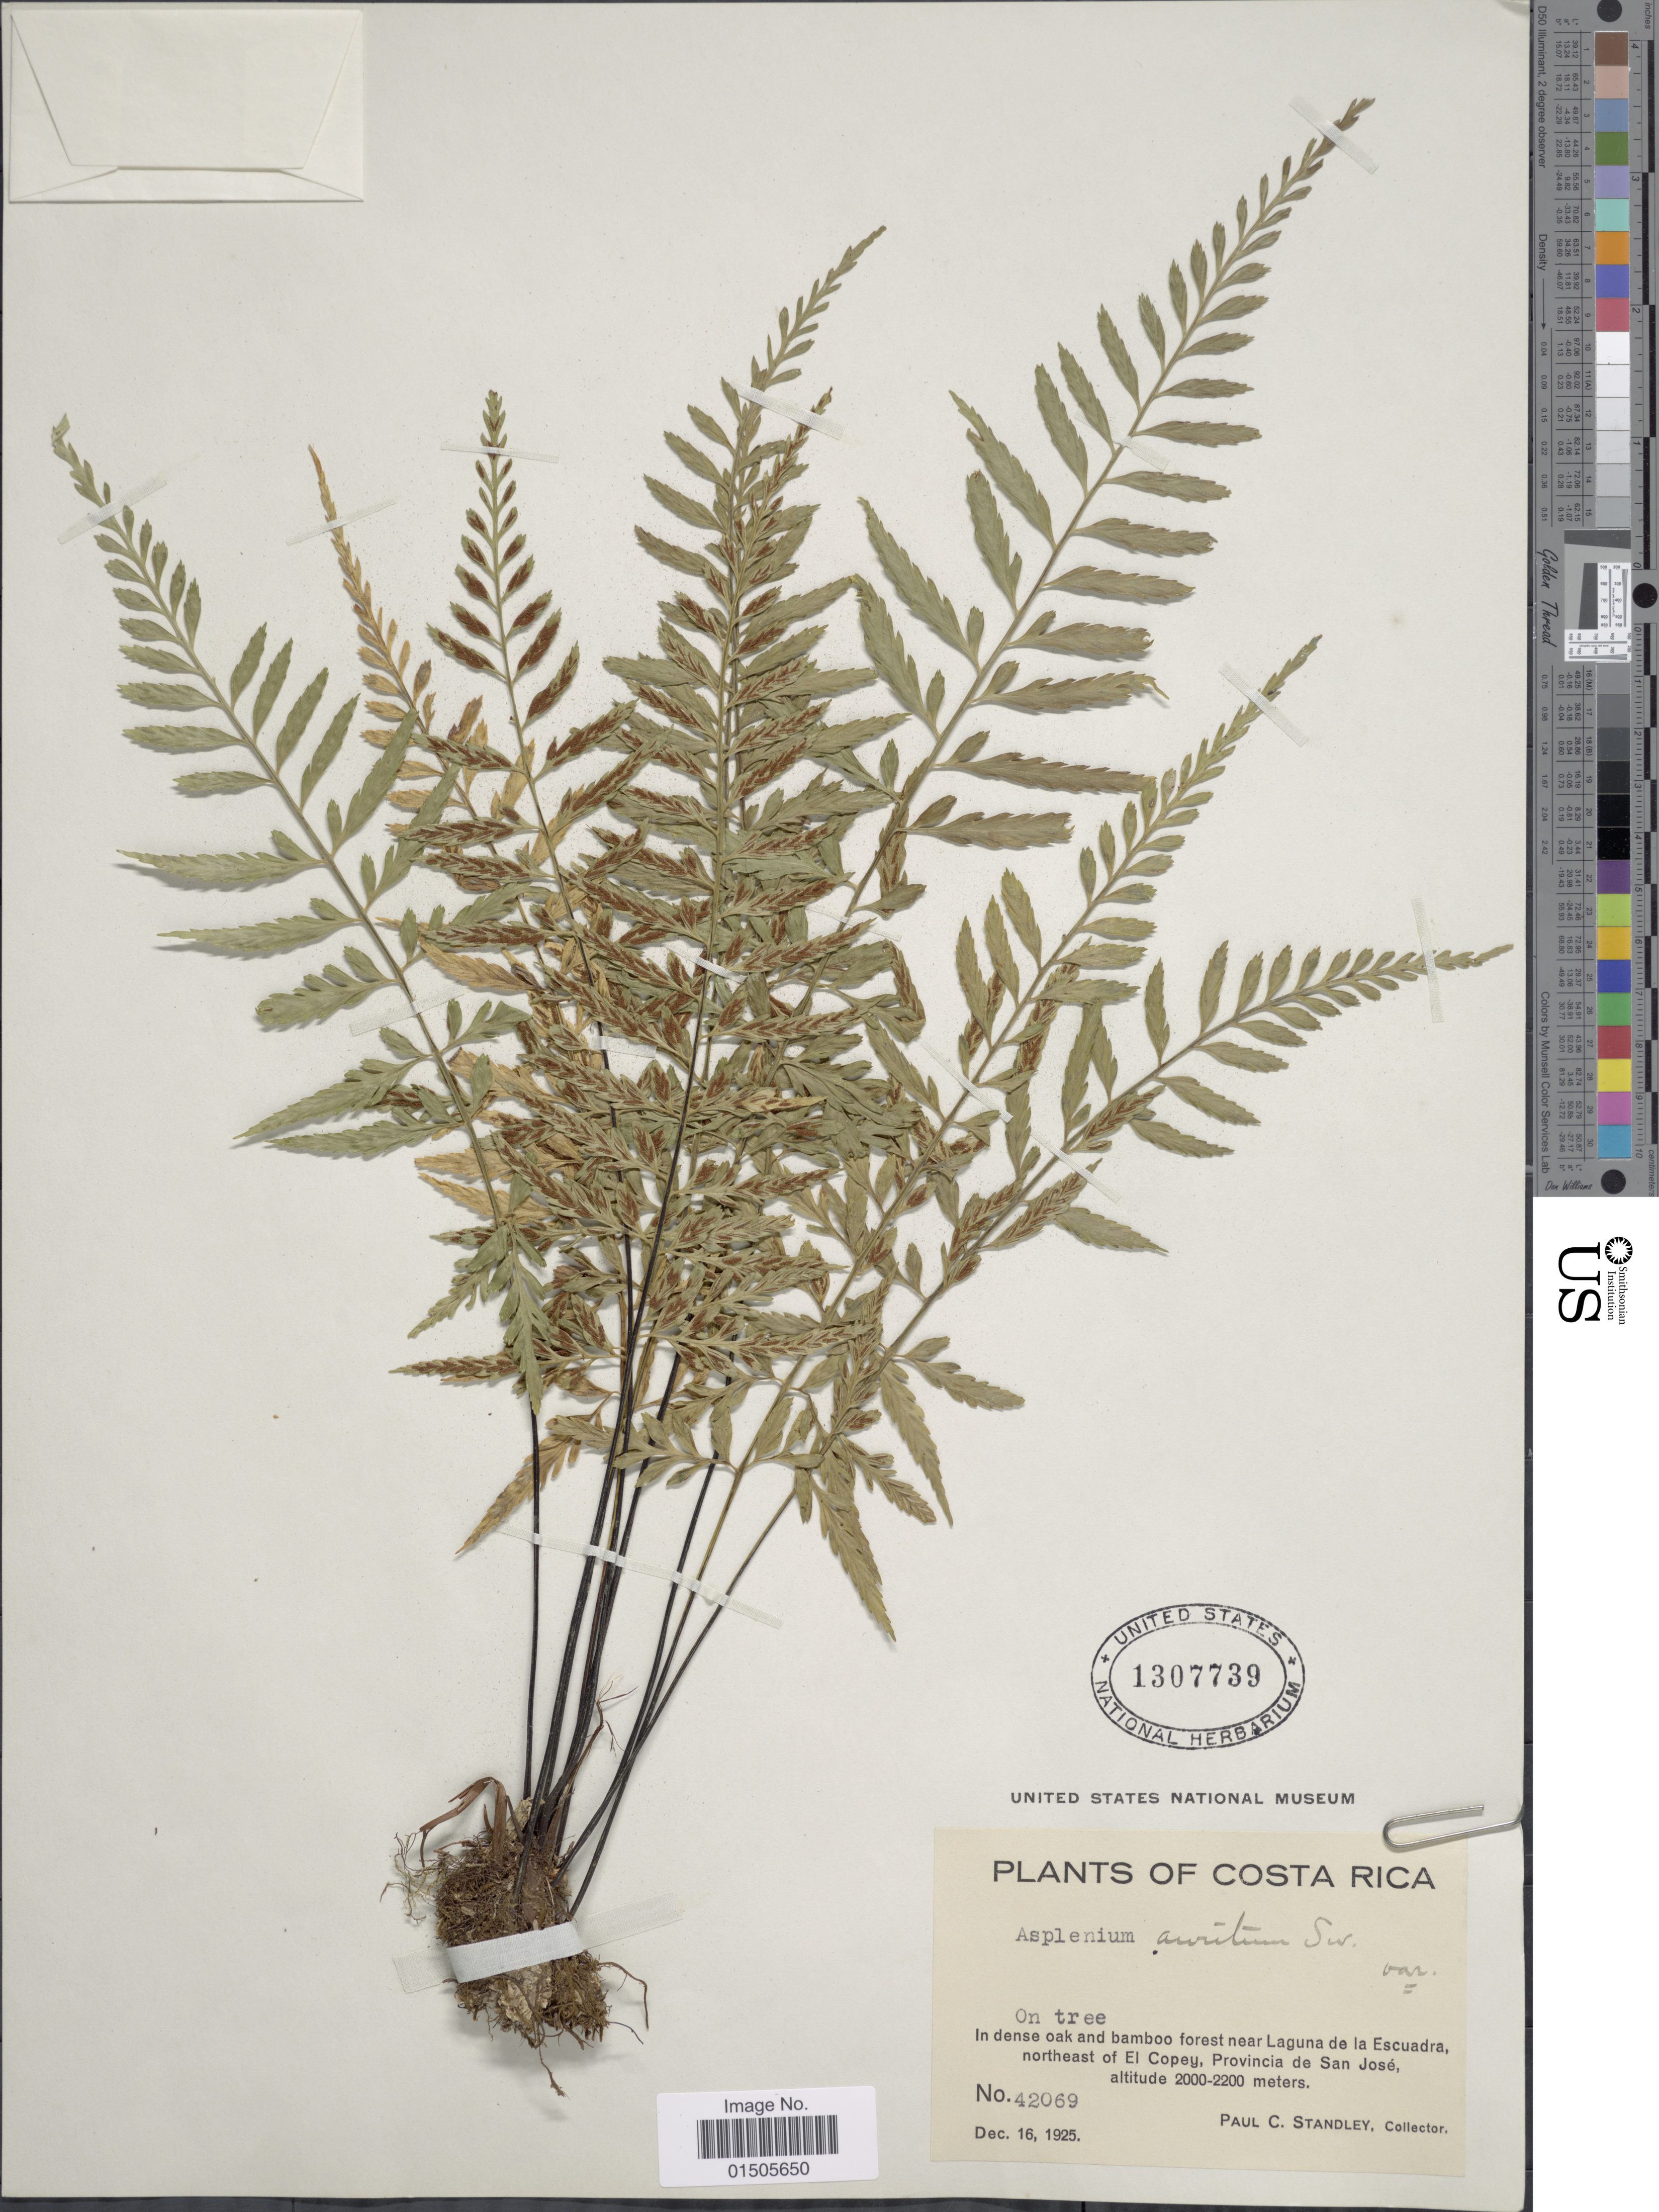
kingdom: Plantae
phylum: Tracheophyta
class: Polypodiopsida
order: Polypodiales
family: Aspleniaceae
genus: Asplenium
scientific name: Asplenium auritum var. moritzianum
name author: Hieron.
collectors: P. C. Standley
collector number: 42069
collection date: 1925-12-16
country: Costa Rica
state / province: San José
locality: In dense oak and bamboo forest near Laguna de la Escuadra, northeast of El Copey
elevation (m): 2000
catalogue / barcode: US 1307739